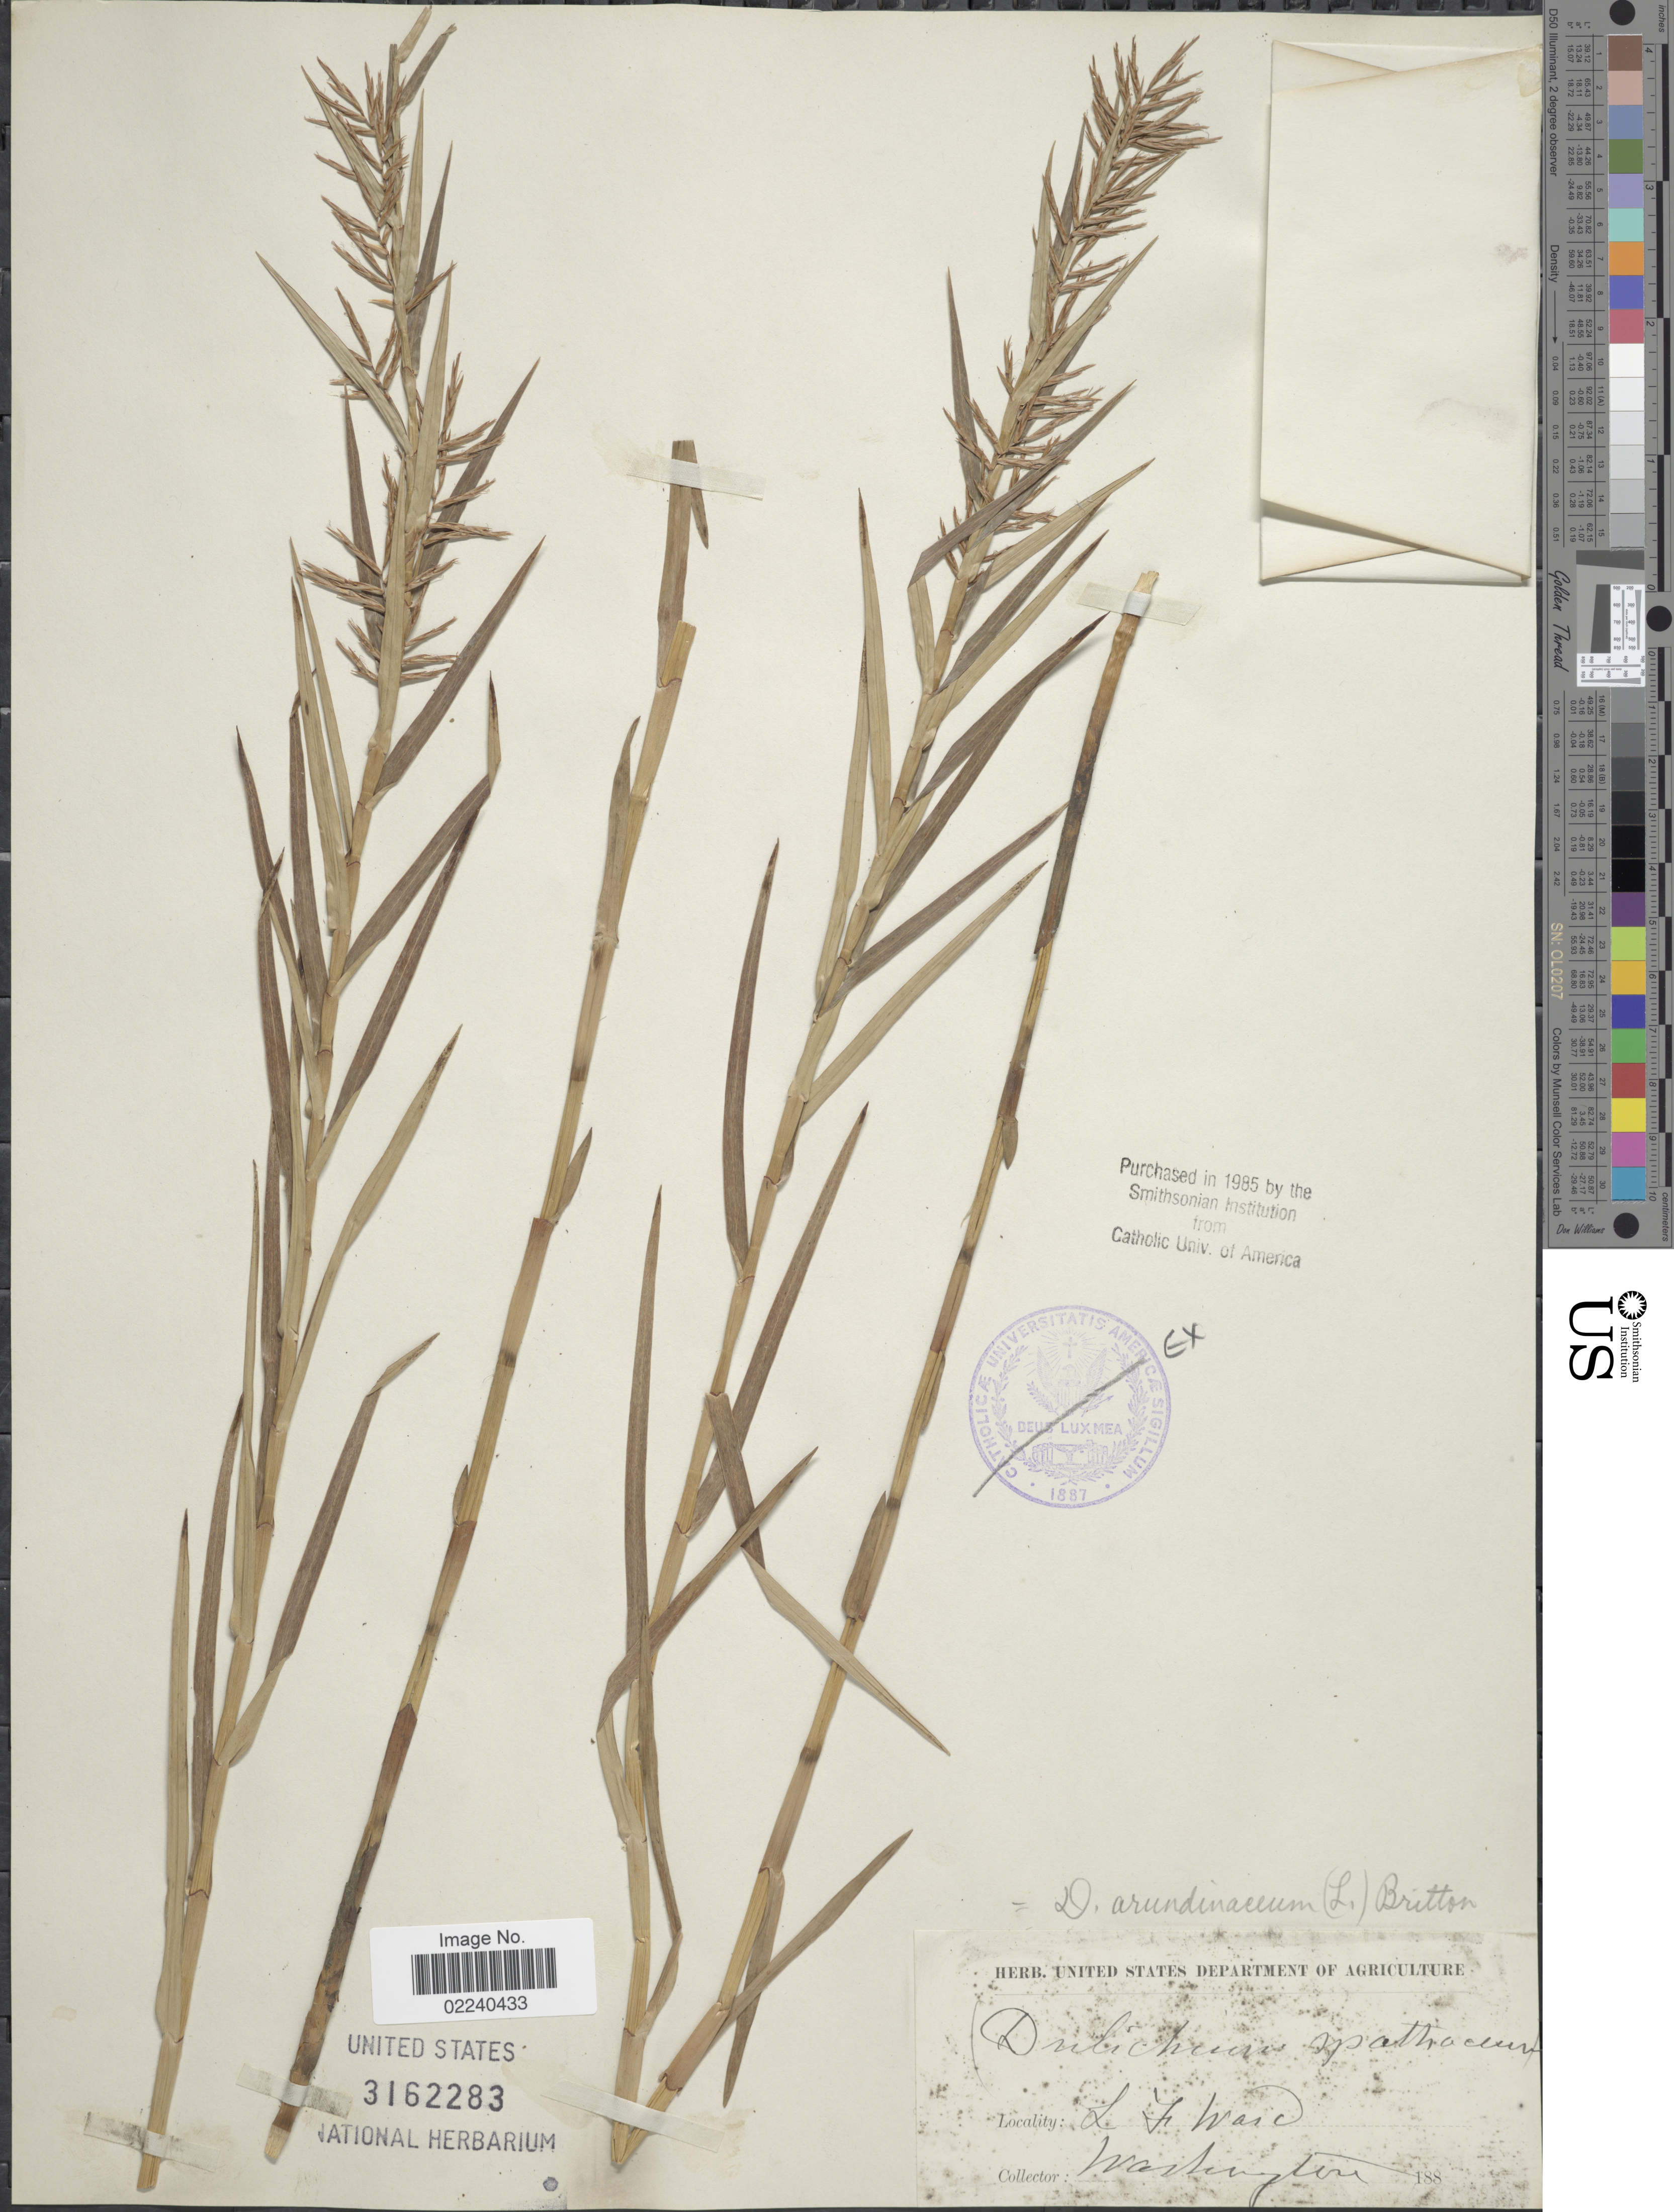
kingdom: Plantae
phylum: Tracheophyta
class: Liliopsida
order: Poales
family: Cyperaceae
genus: Dulichium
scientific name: Dulichium arundinaceum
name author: (L.) Britton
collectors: L. Ward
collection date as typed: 188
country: United States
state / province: Washington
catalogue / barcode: US 3162283